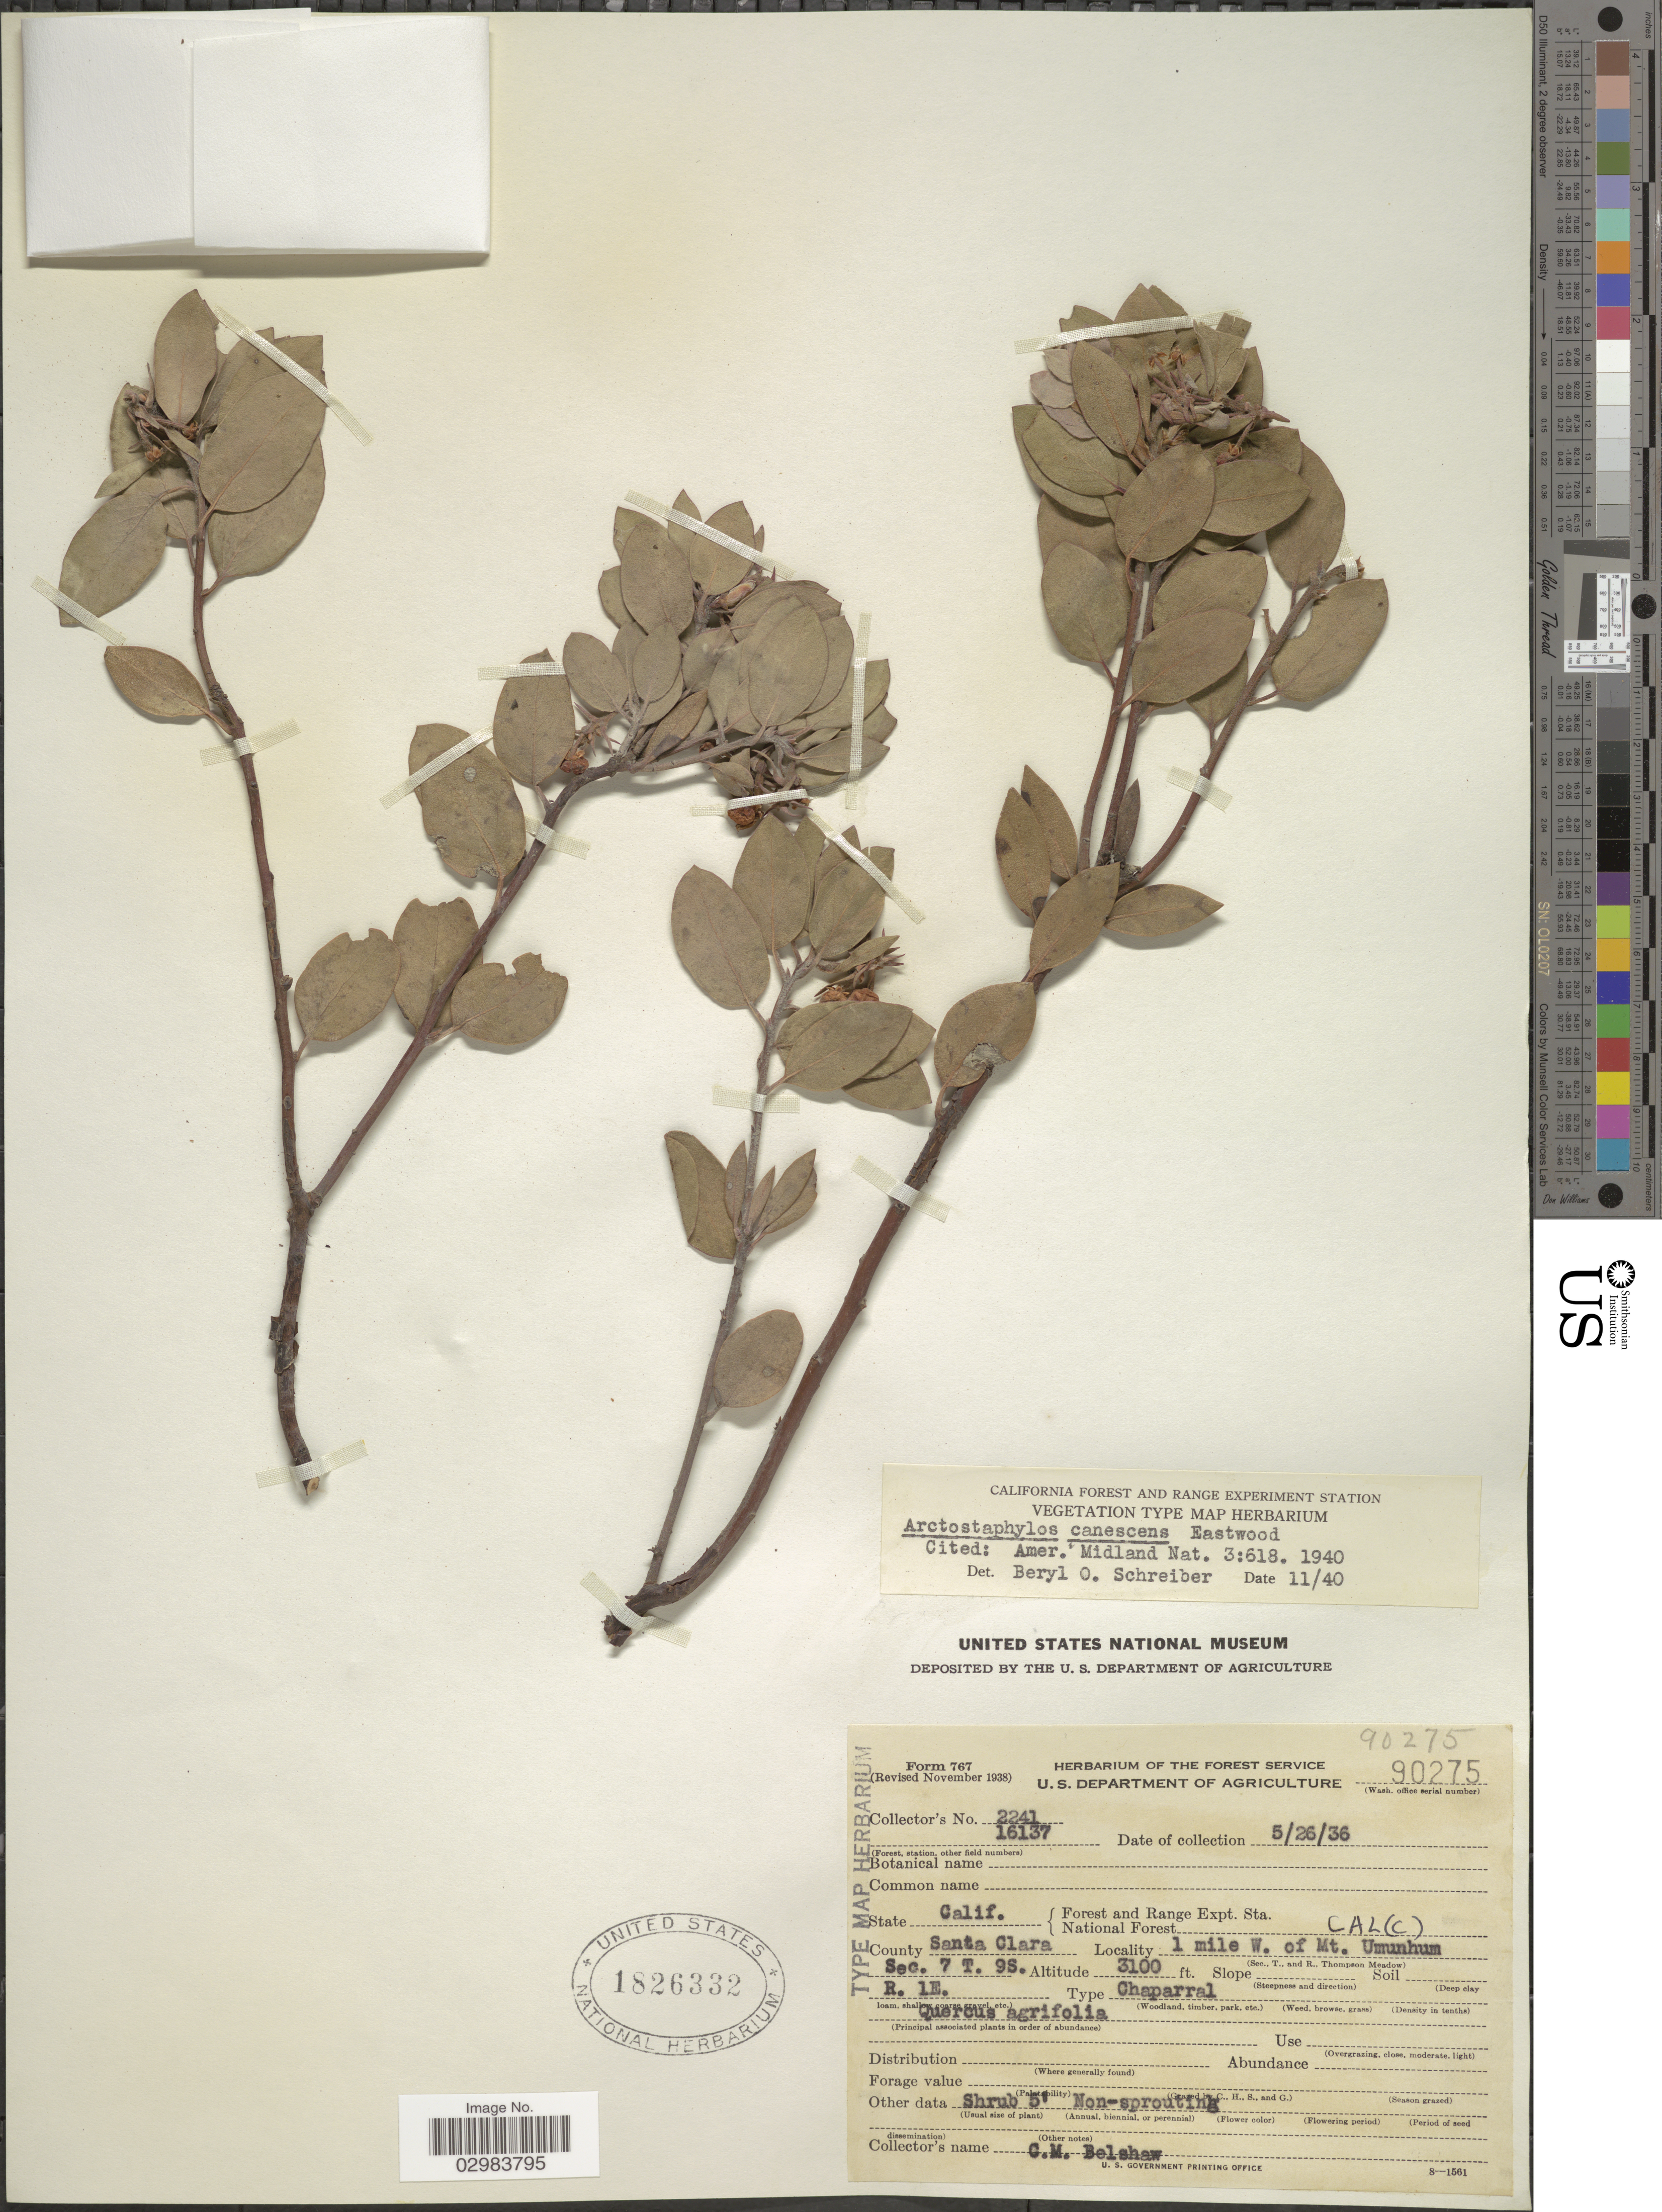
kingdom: Plantae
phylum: Tracheophyta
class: Magnoliopsida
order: Ericales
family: Ericaceae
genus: Arctostaphylos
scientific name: Arctostaphylos canescens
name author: Eastw.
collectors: C. Shaw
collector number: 2241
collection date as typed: Transcribed d/m/y: 26/5/36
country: United States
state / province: California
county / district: Santa Clara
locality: Forest and Range Expt. Sta National Forest Cal (c). County Santa Clara. 1 mile W. of Mt. Umunhum. Sec. 7 T. 9S. R. 1E.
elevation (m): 945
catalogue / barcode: US 1826332